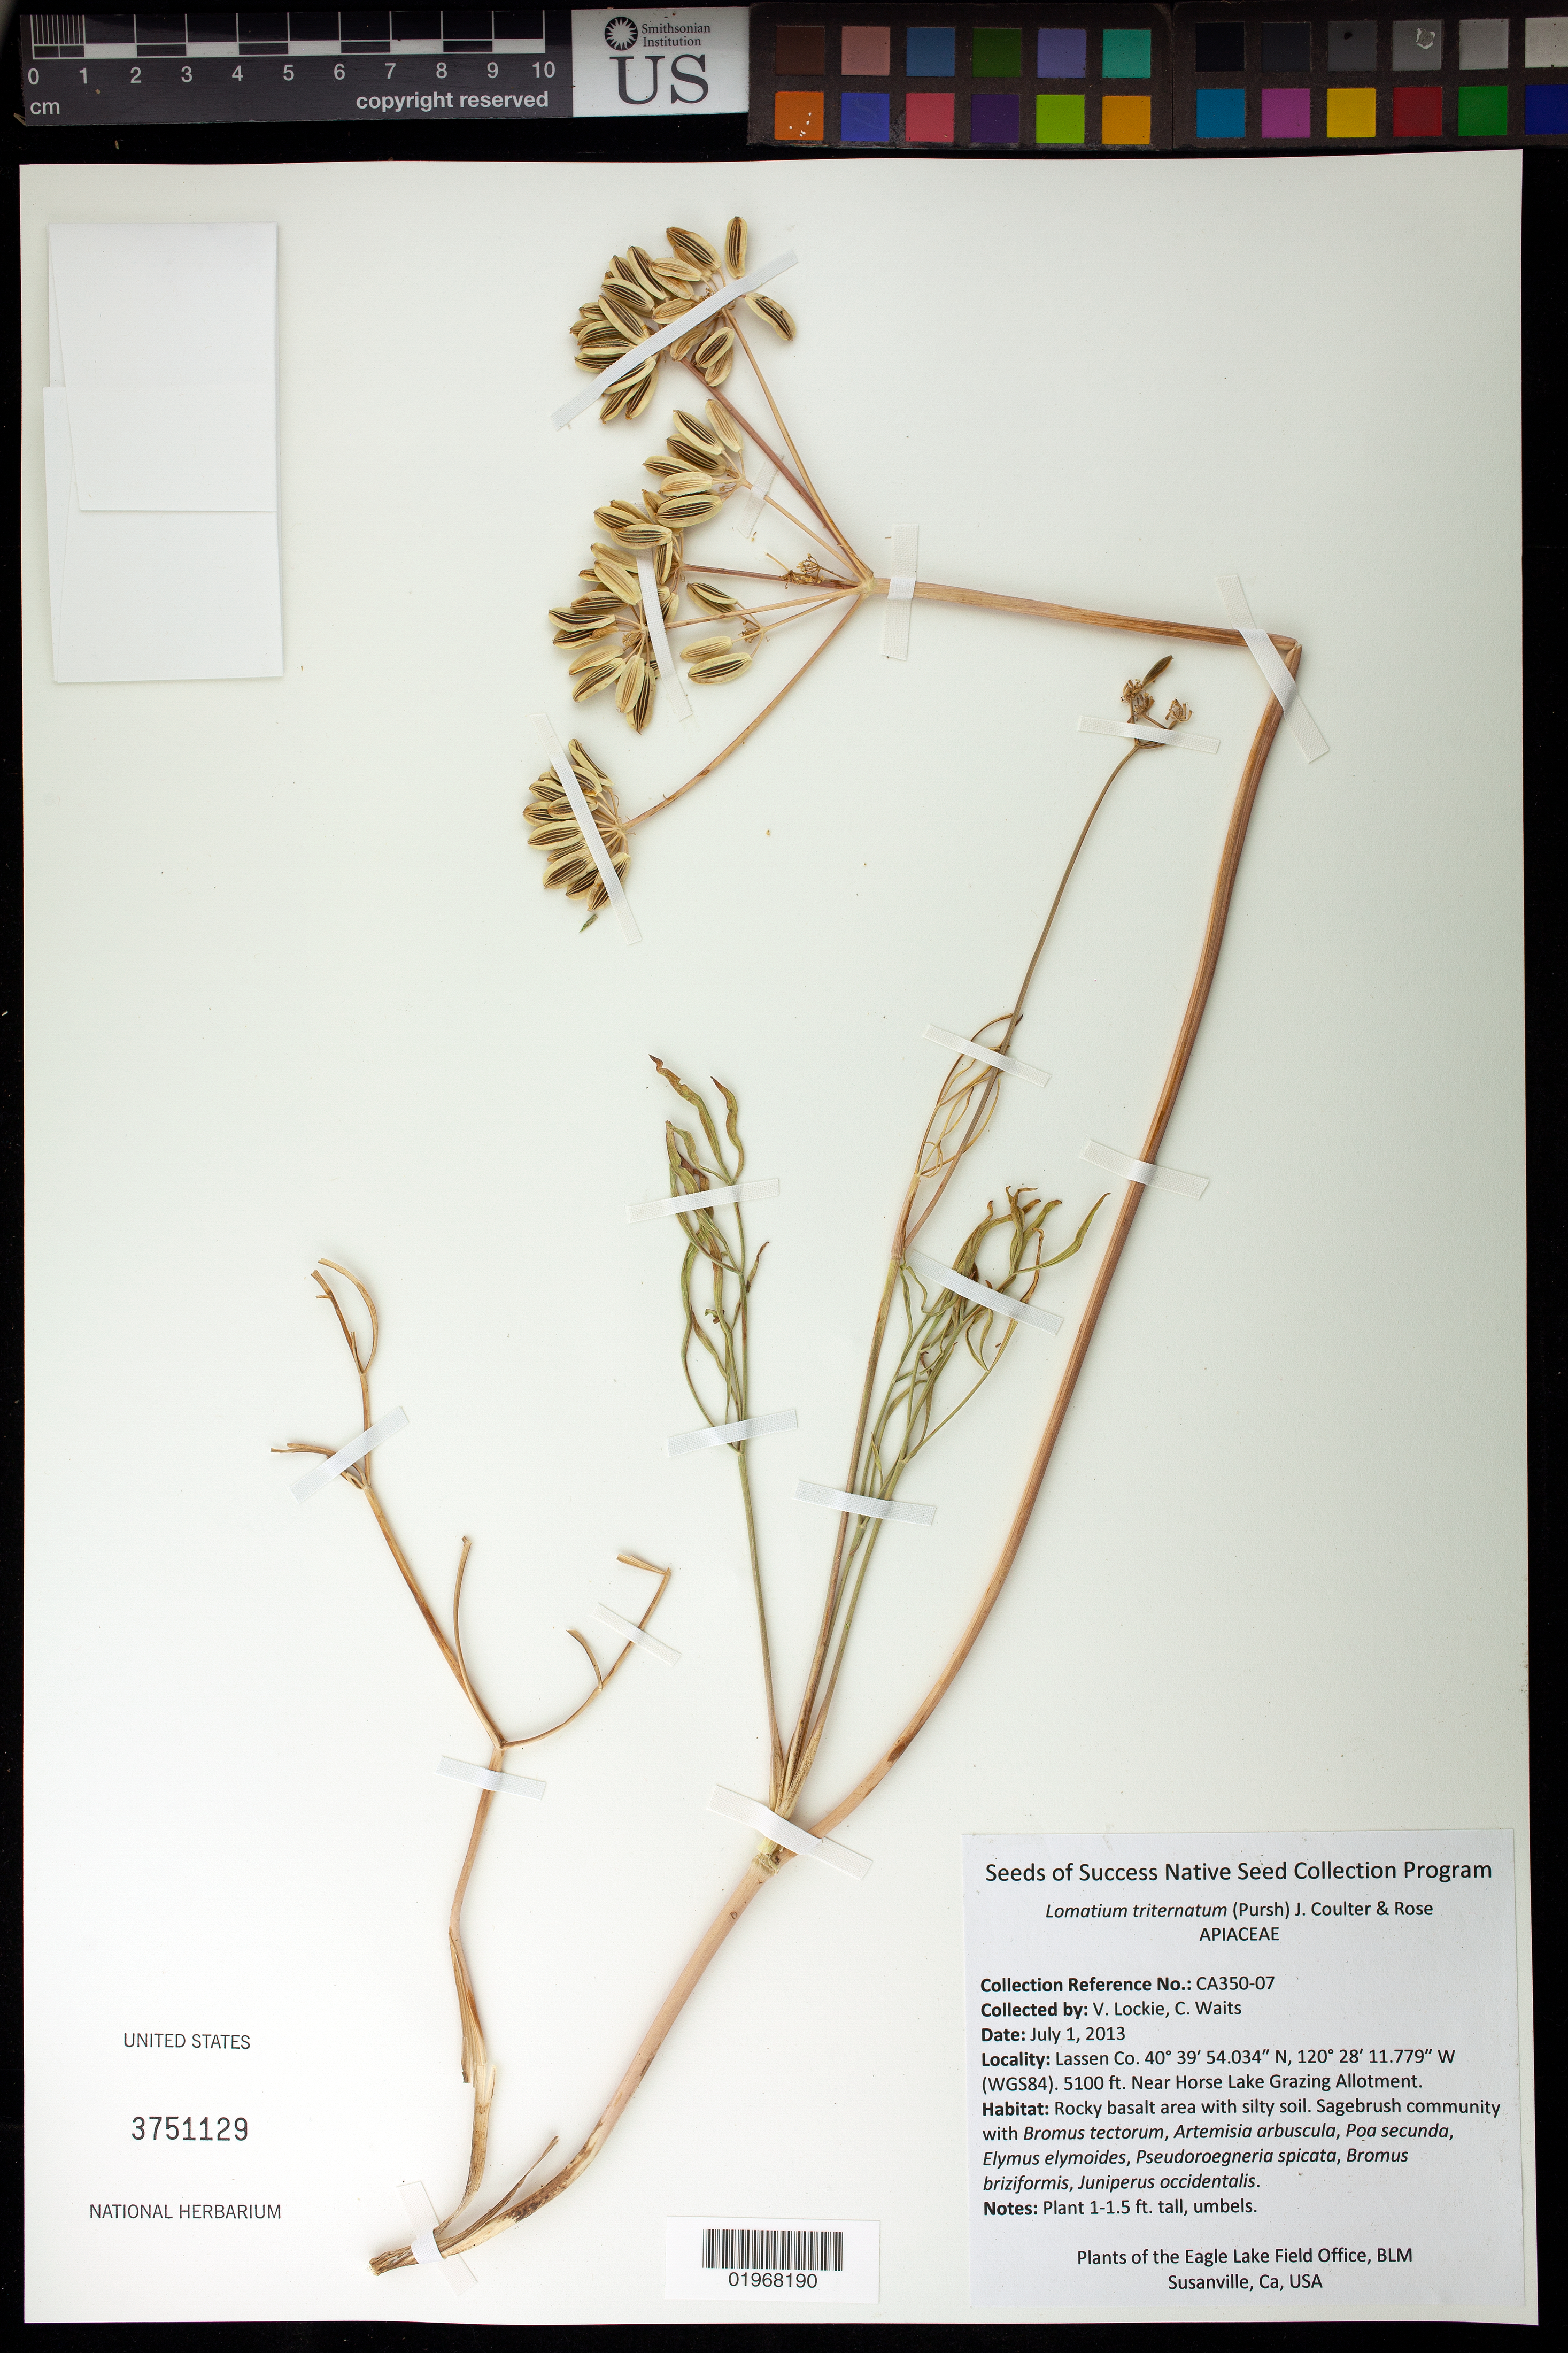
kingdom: Plantae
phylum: Tracheophyta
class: Magnoliopsida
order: Apiales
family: Apiaceae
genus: Lomatium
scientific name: Lomatium triternatum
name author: (Pursh) J.M. Coult. & Rose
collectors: V. Lockie & C. Waits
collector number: CA350-07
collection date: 2013-07-01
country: United States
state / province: California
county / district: Lassen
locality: Near Horse Lake Grazing Allotment.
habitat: Rocky basalt area with silty soil. Sagebrush community with Bromus tectorum, Artemisia arbuscula, Poa secunda, ect.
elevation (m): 1554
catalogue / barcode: US 3751129